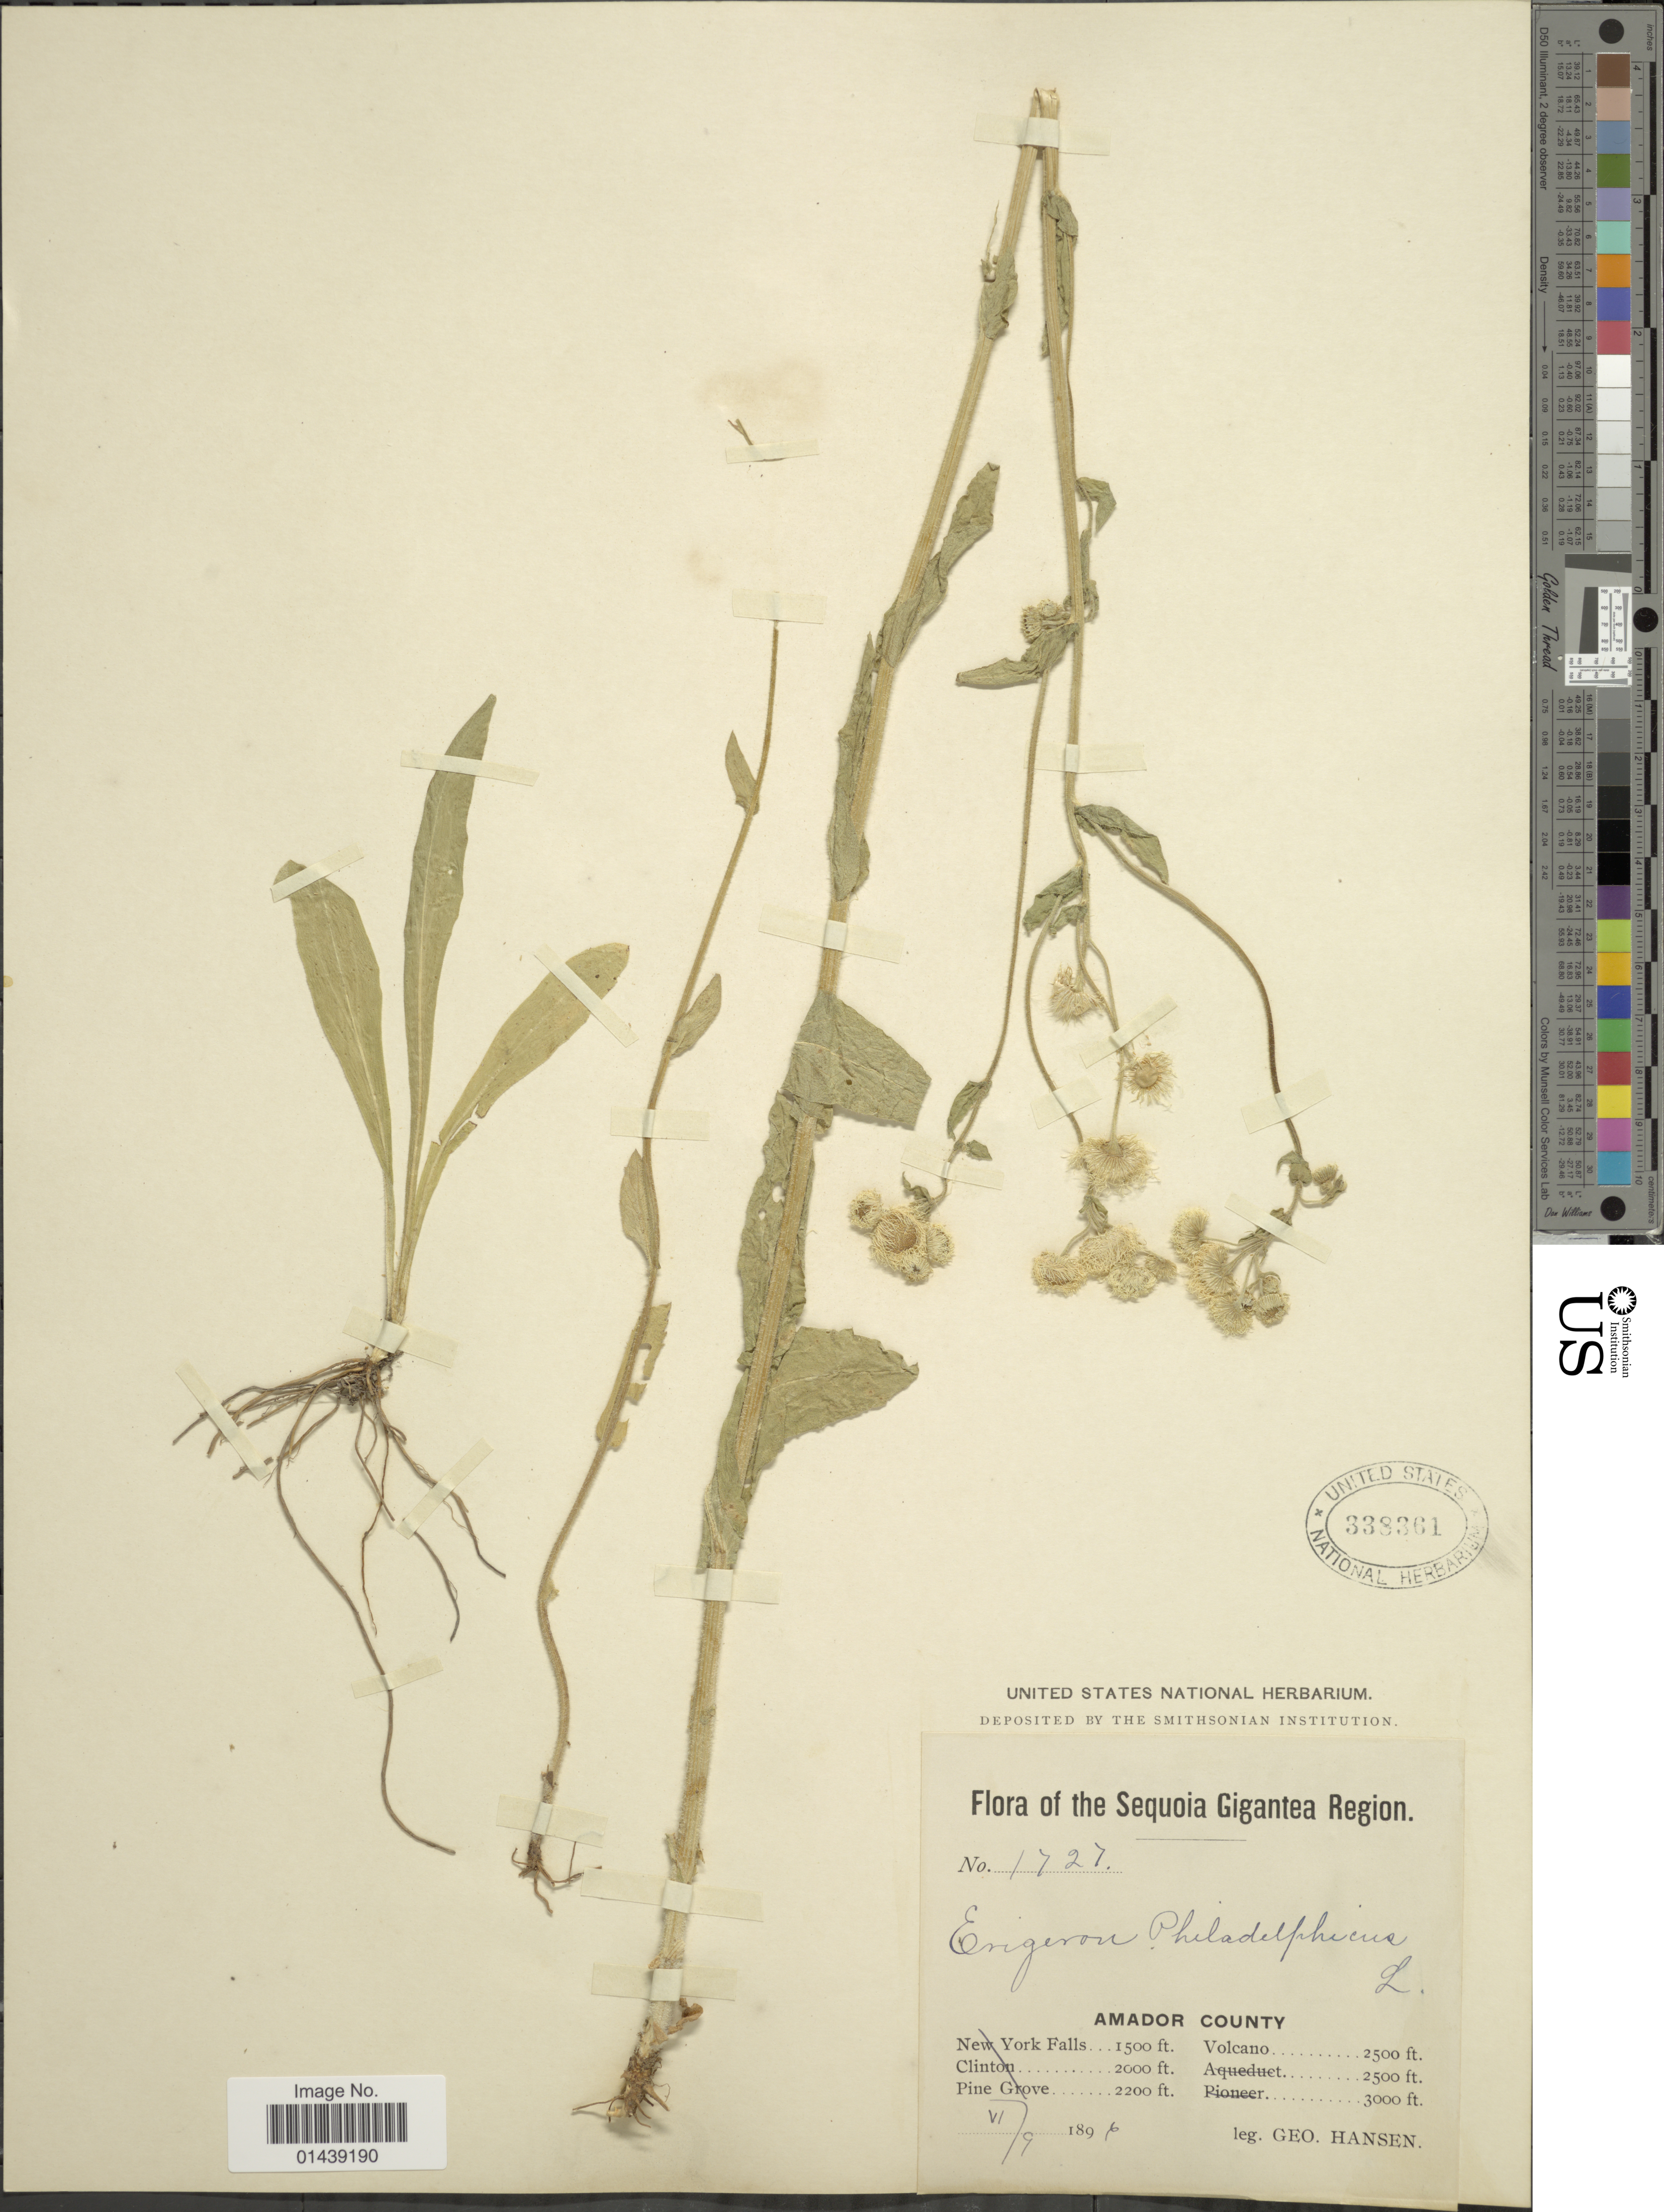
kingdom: Plantae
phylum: Tracheophyta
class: Magnoliopsida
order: Asterales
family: Asteraceae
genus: Erigeron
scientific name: Erigeron philadelphicus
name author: L.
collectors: G. Hansen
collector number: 1727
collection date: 1896-06-09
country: United States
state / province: California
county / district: Amador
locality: Sequoia Gigantea Region. Amador County. Volcano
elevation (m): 762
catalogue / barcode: US 338361